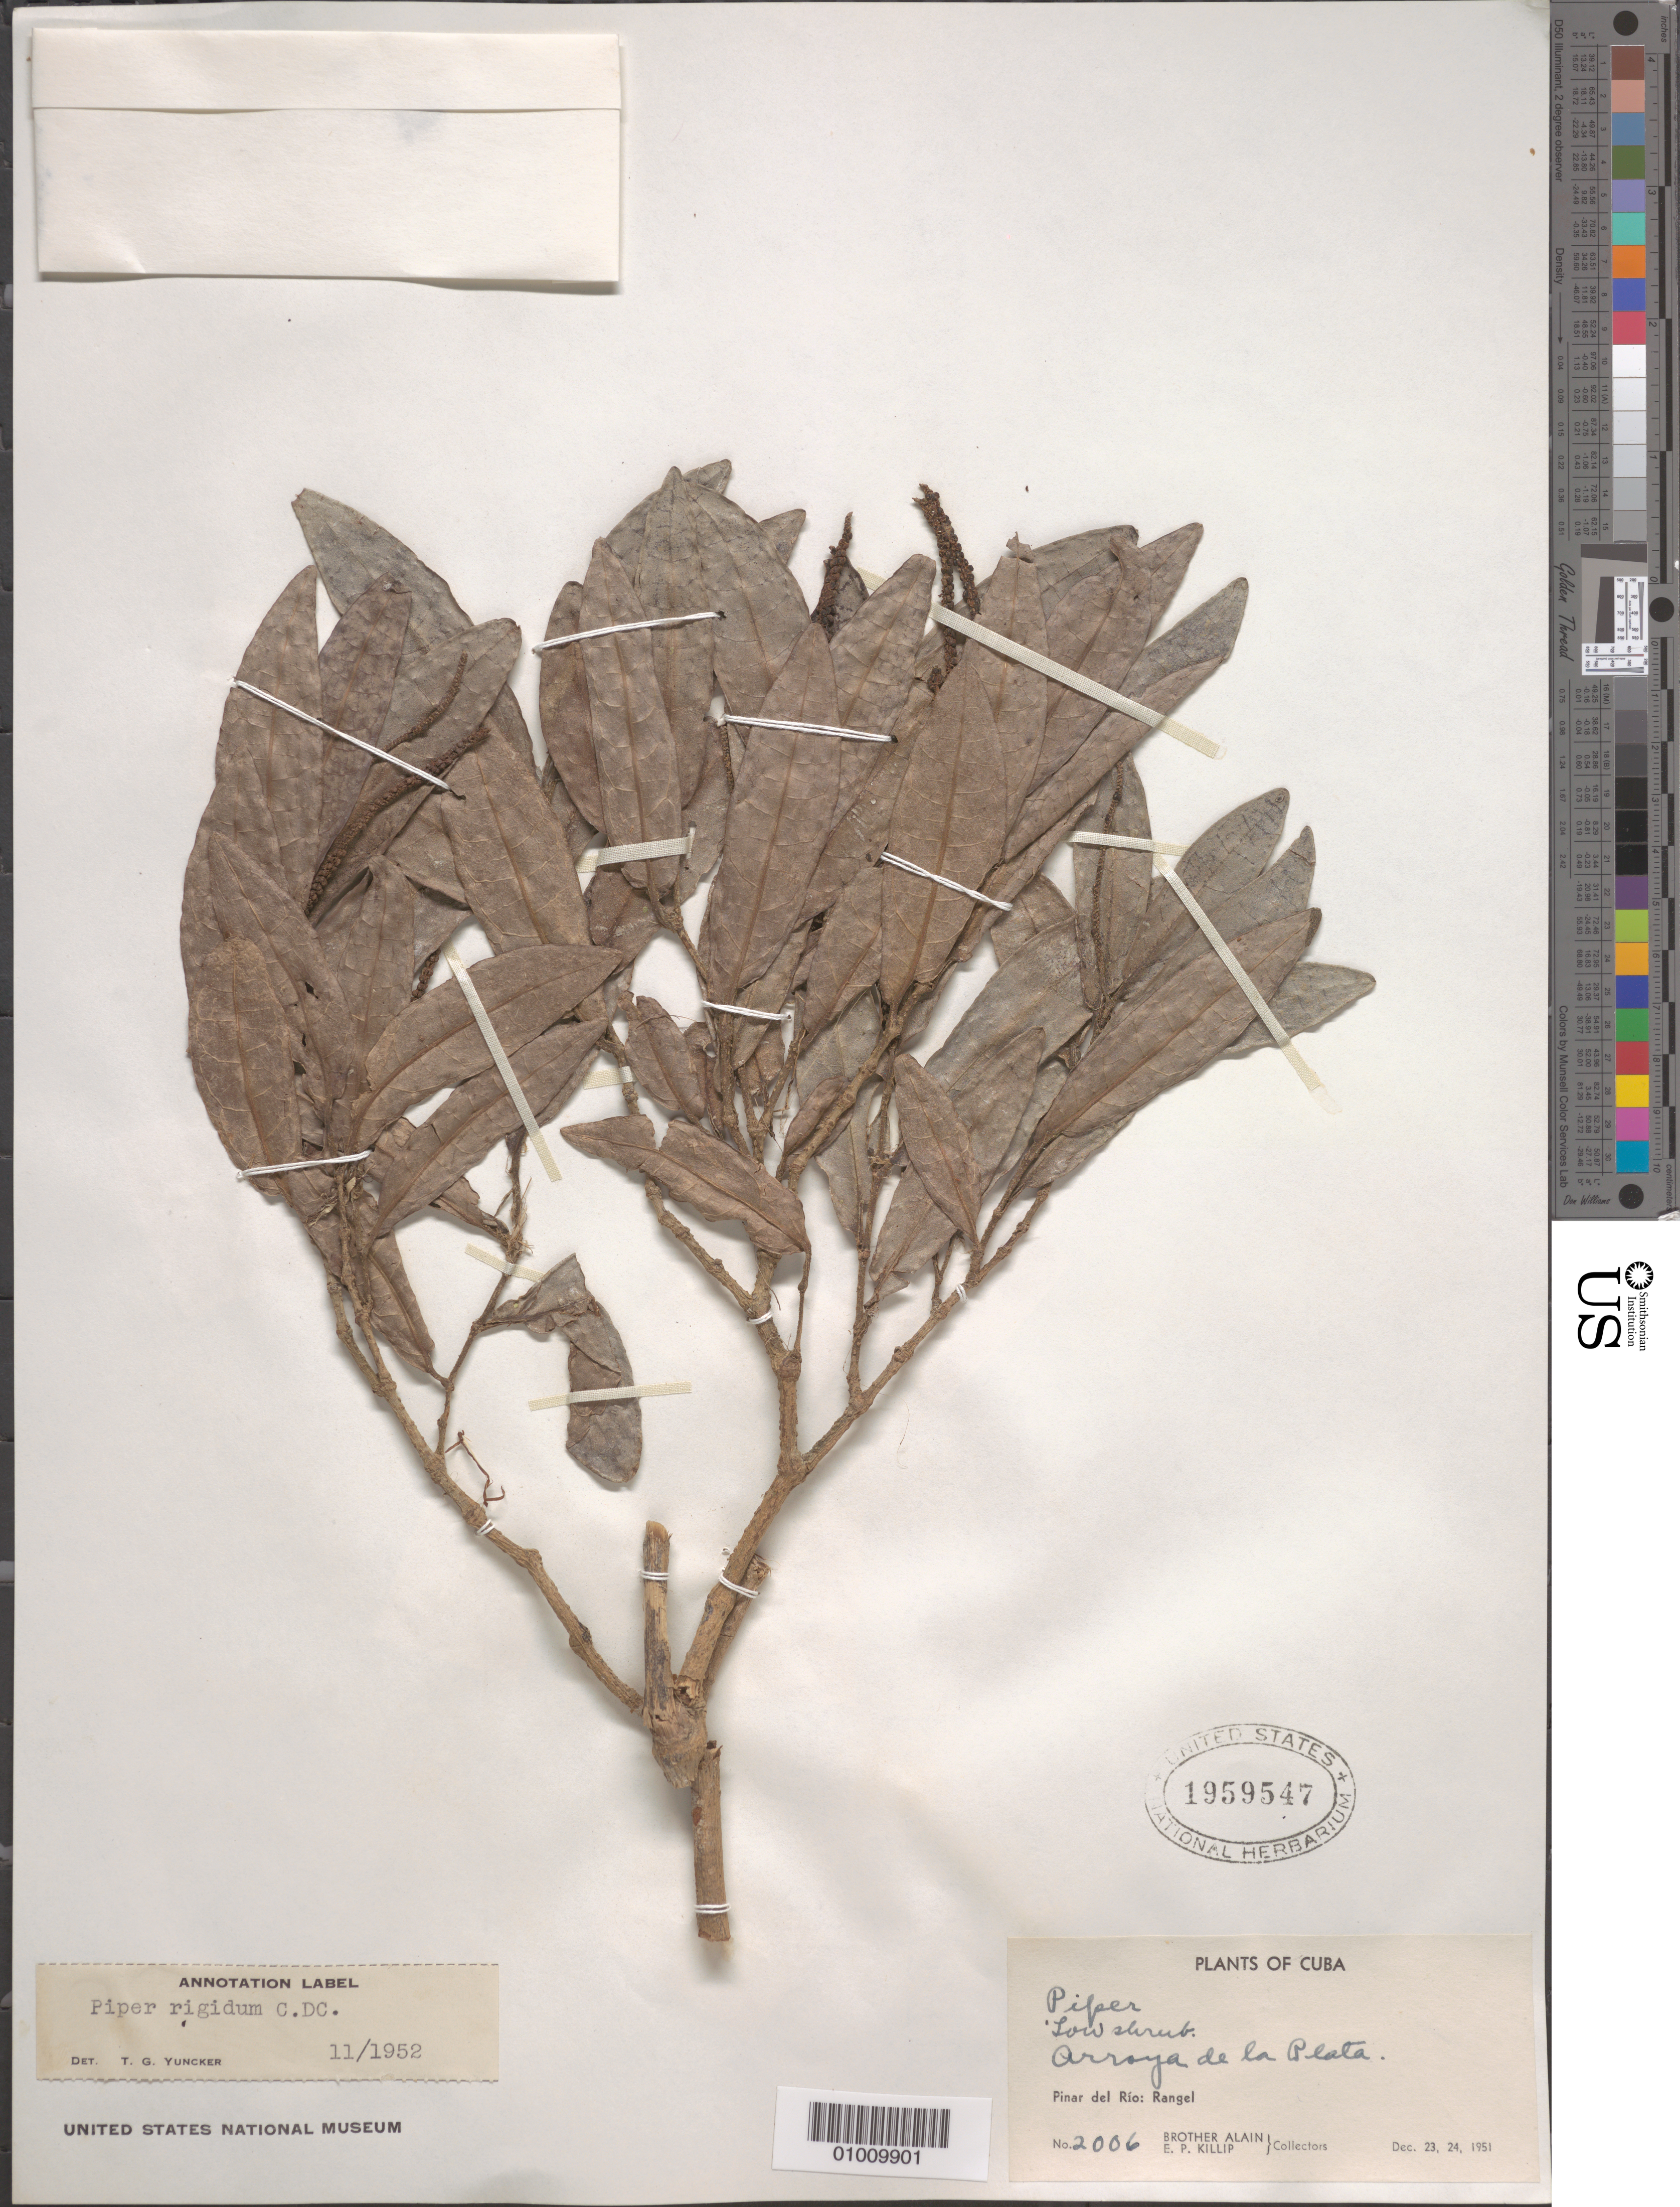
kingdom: Plantae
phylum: Tracheophyta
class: Magnoliopsida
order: Piperales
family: Piperaceae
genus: Piper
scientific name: Piper rigidum var. rigidum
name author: C. DC.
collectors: A. H. Liogier & E. P. Killip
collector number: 2006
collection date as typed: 23 Dec 1951 to 24 Dec 1951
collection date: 1951-12-23/1951-12-24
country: Cuba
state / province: Pinar del Rio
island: Cuba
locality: Pinar del Rio: Rangel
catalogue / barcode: US 1959547